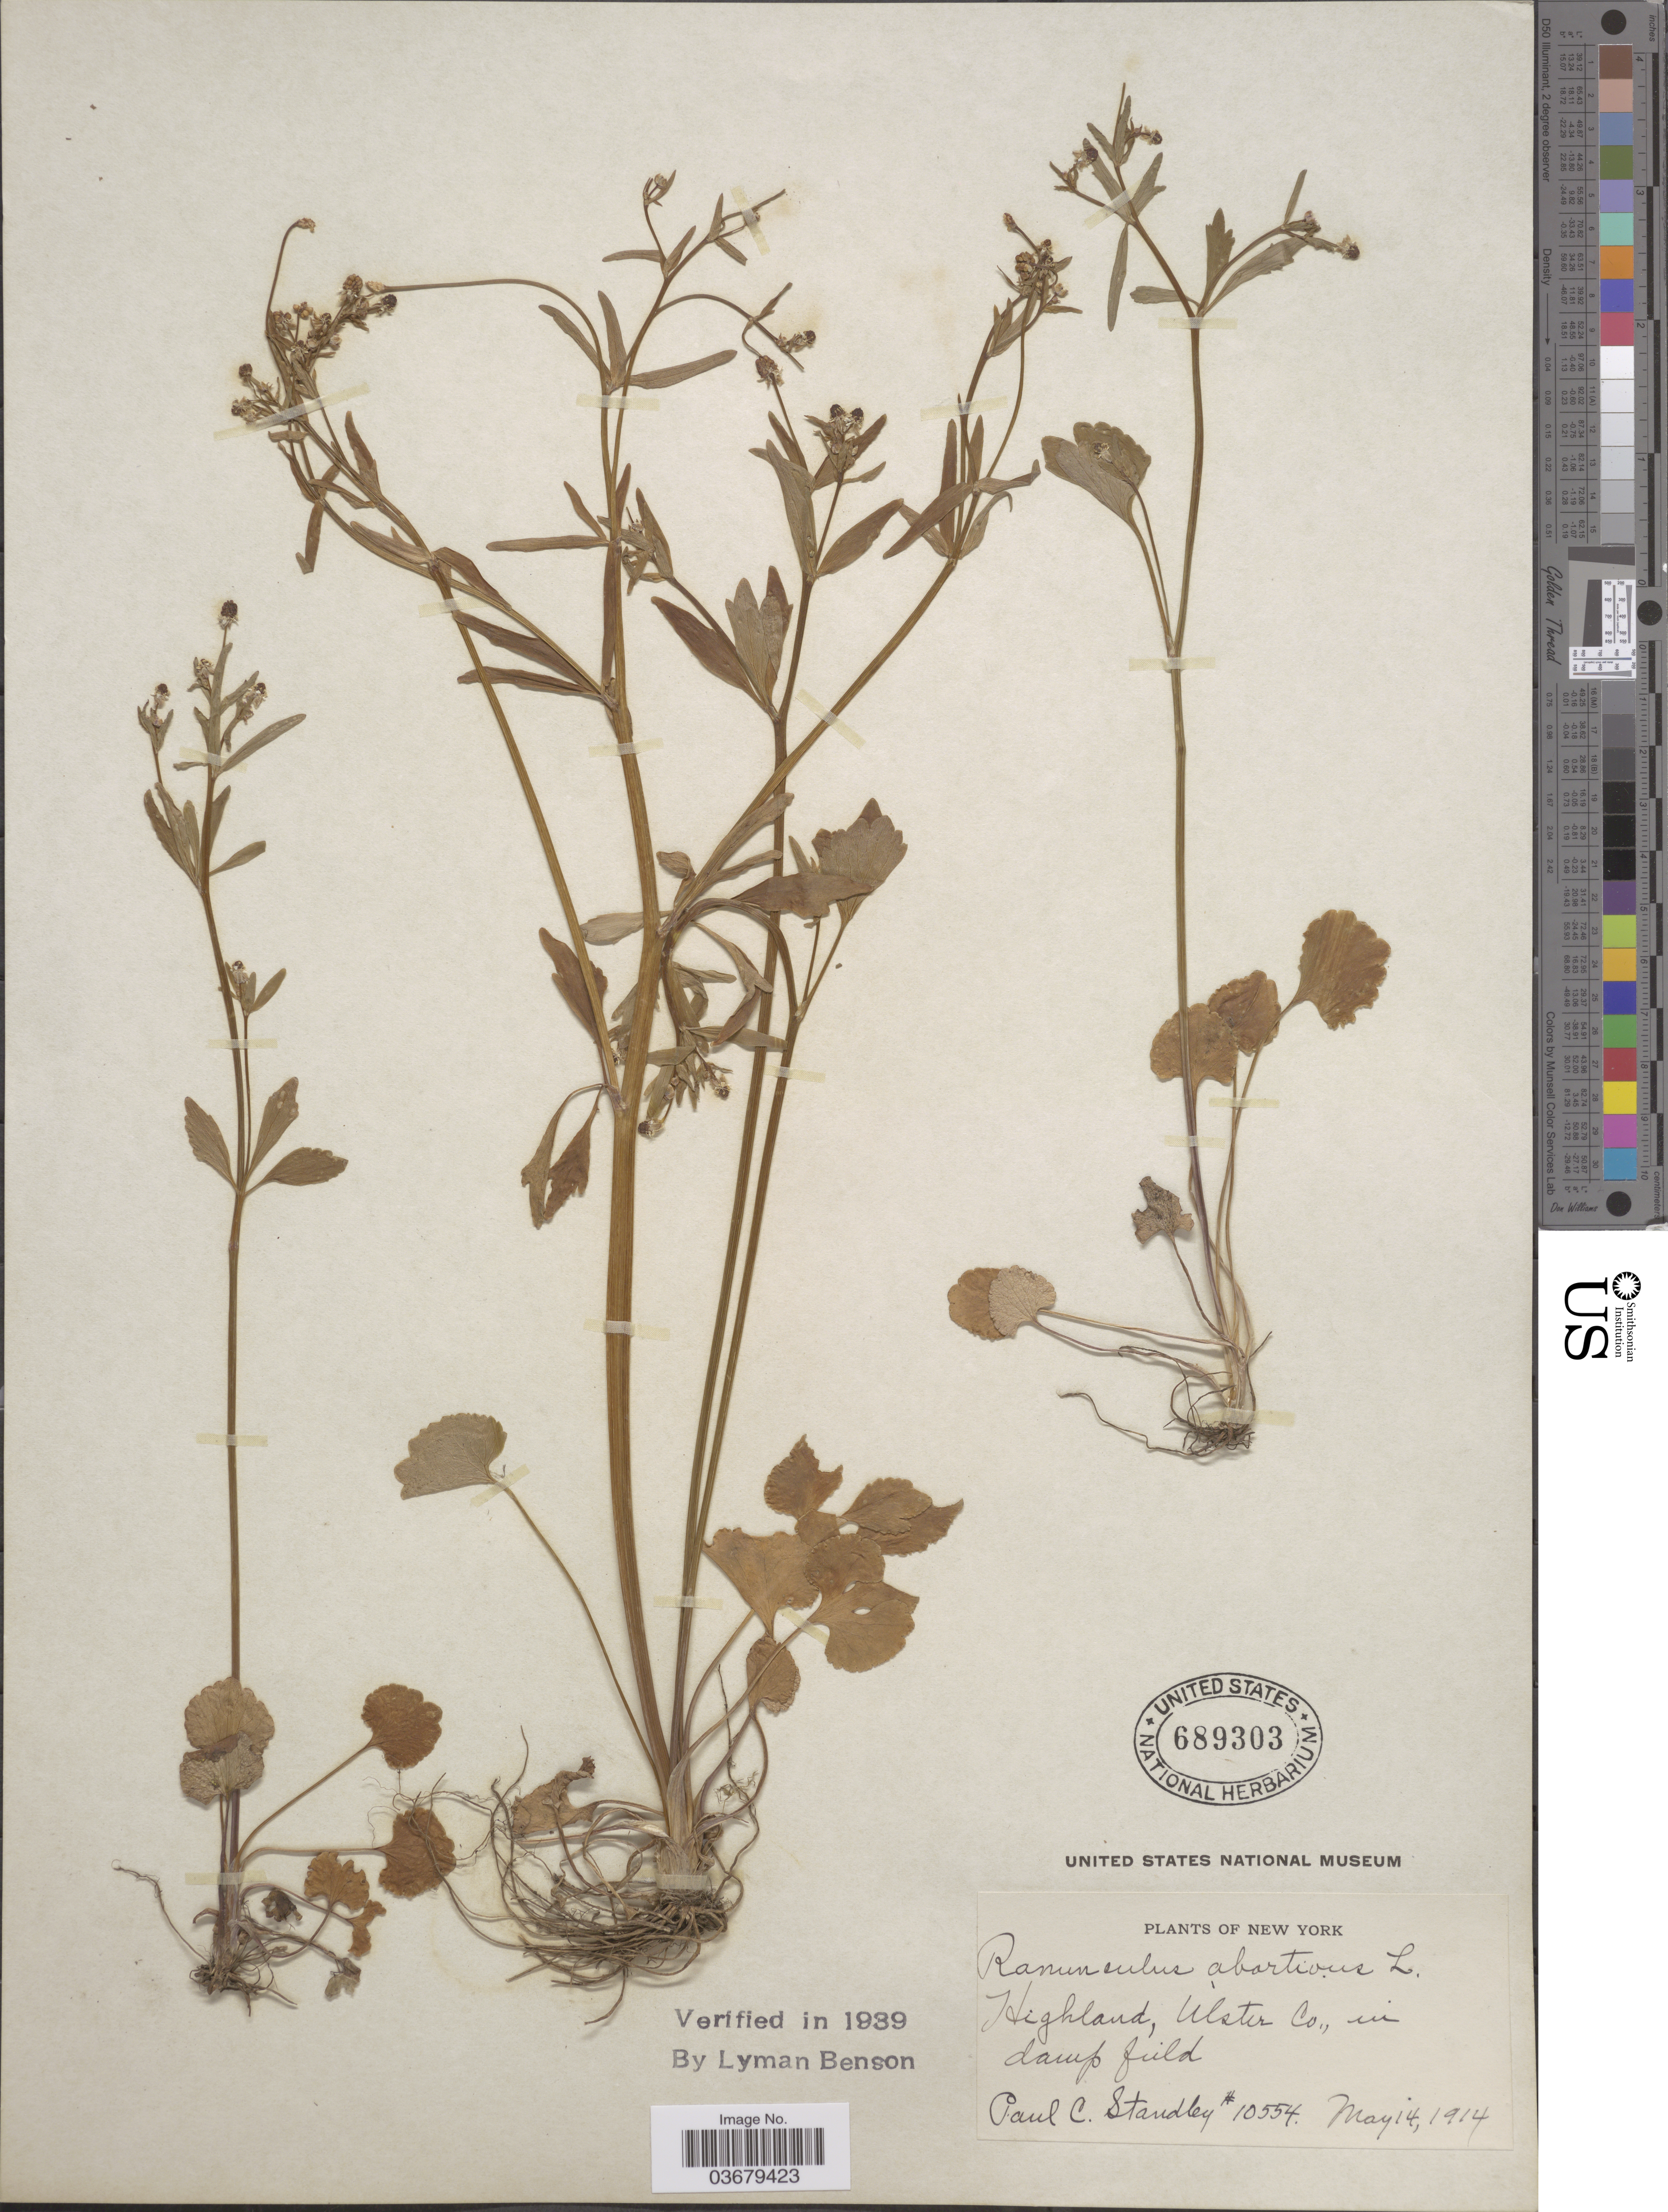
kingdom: Plantae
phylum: Tracheophyta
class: Magnoliopsida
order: Ranunculales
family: Ranunculaceae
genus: Ranunculus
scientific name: Ranunculus abortivus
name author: L.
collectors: P. C. Standley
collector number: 10554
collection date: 1914-05-14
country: United States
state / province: New York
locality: Highland, Ulster Co.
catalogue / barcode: US 689303